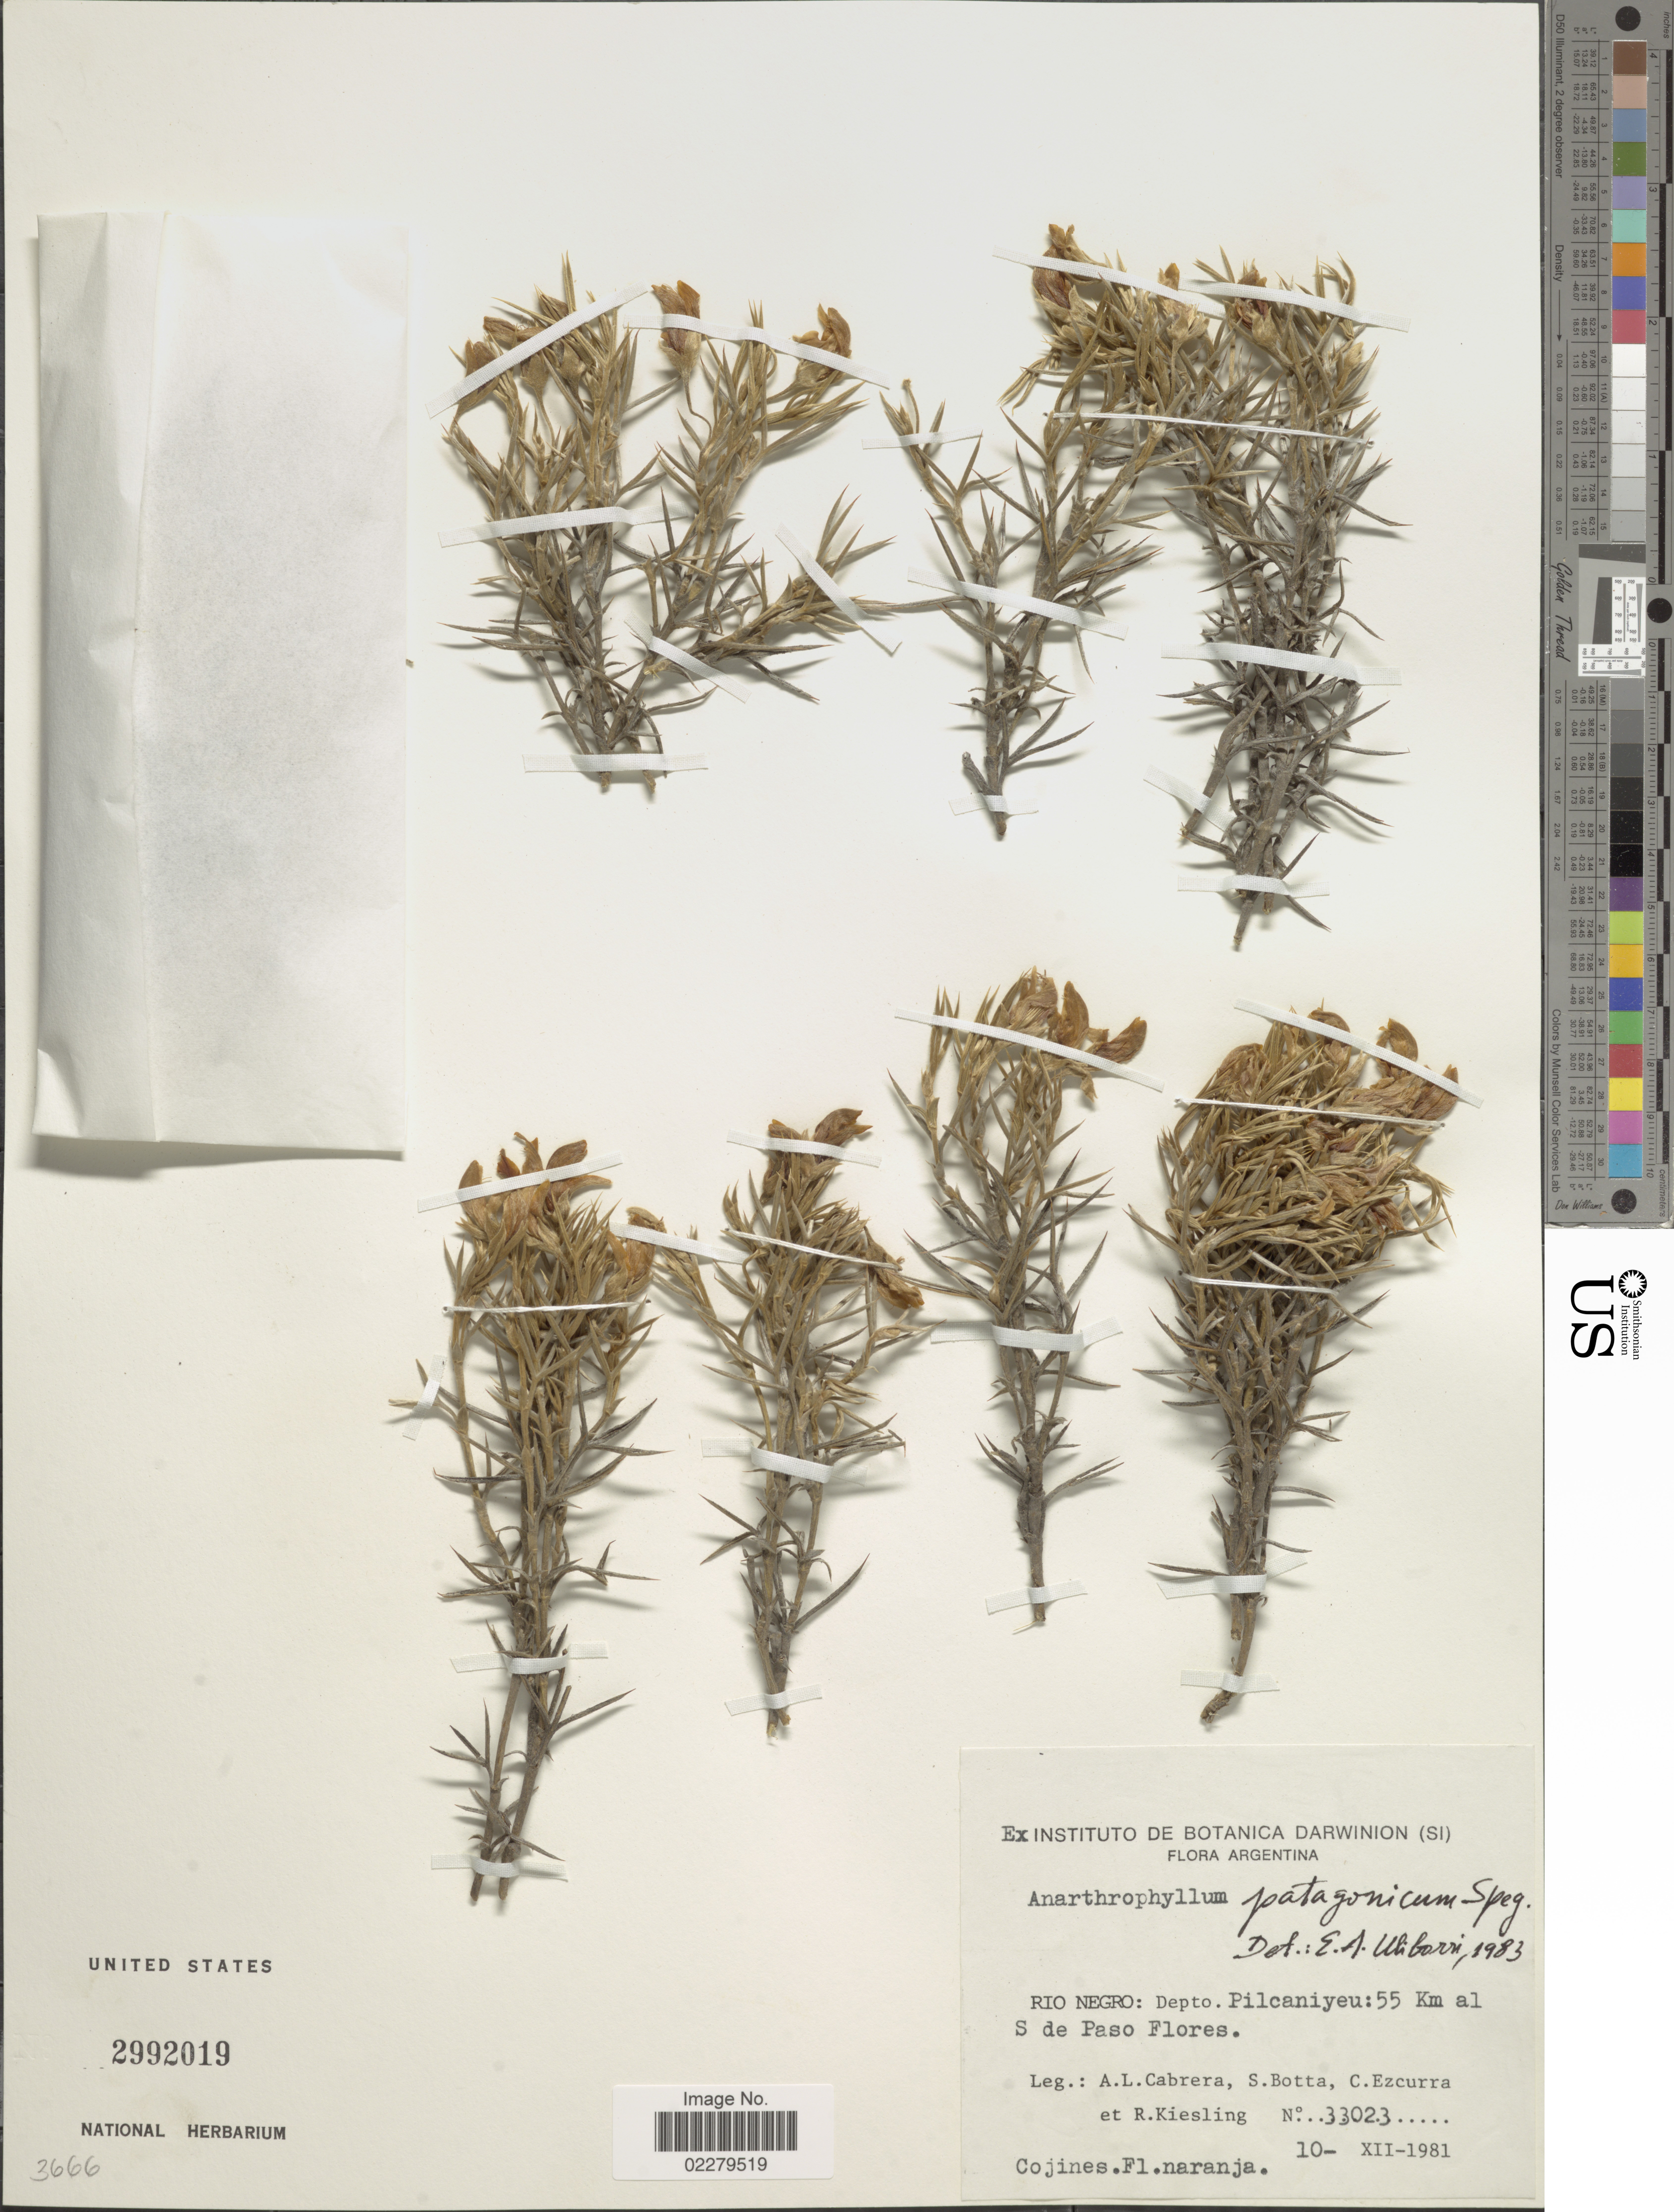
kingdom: Plantae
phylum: Tracheophyta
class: Magnoliopsida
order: Fabales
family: Fabaceae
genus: Anarthrophyllum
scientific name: Anarthrophyllum patagonicum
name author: Speg.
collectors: A. L. Cabrera, S. Botta, C. Ezcuma & R. Kiesling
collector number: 33023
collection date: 1981-12-10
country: Argentina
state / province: Rio Negro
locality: Depto. pilcaniyeu: 5 Km al S de Paso Flores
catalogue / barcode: US 2992019